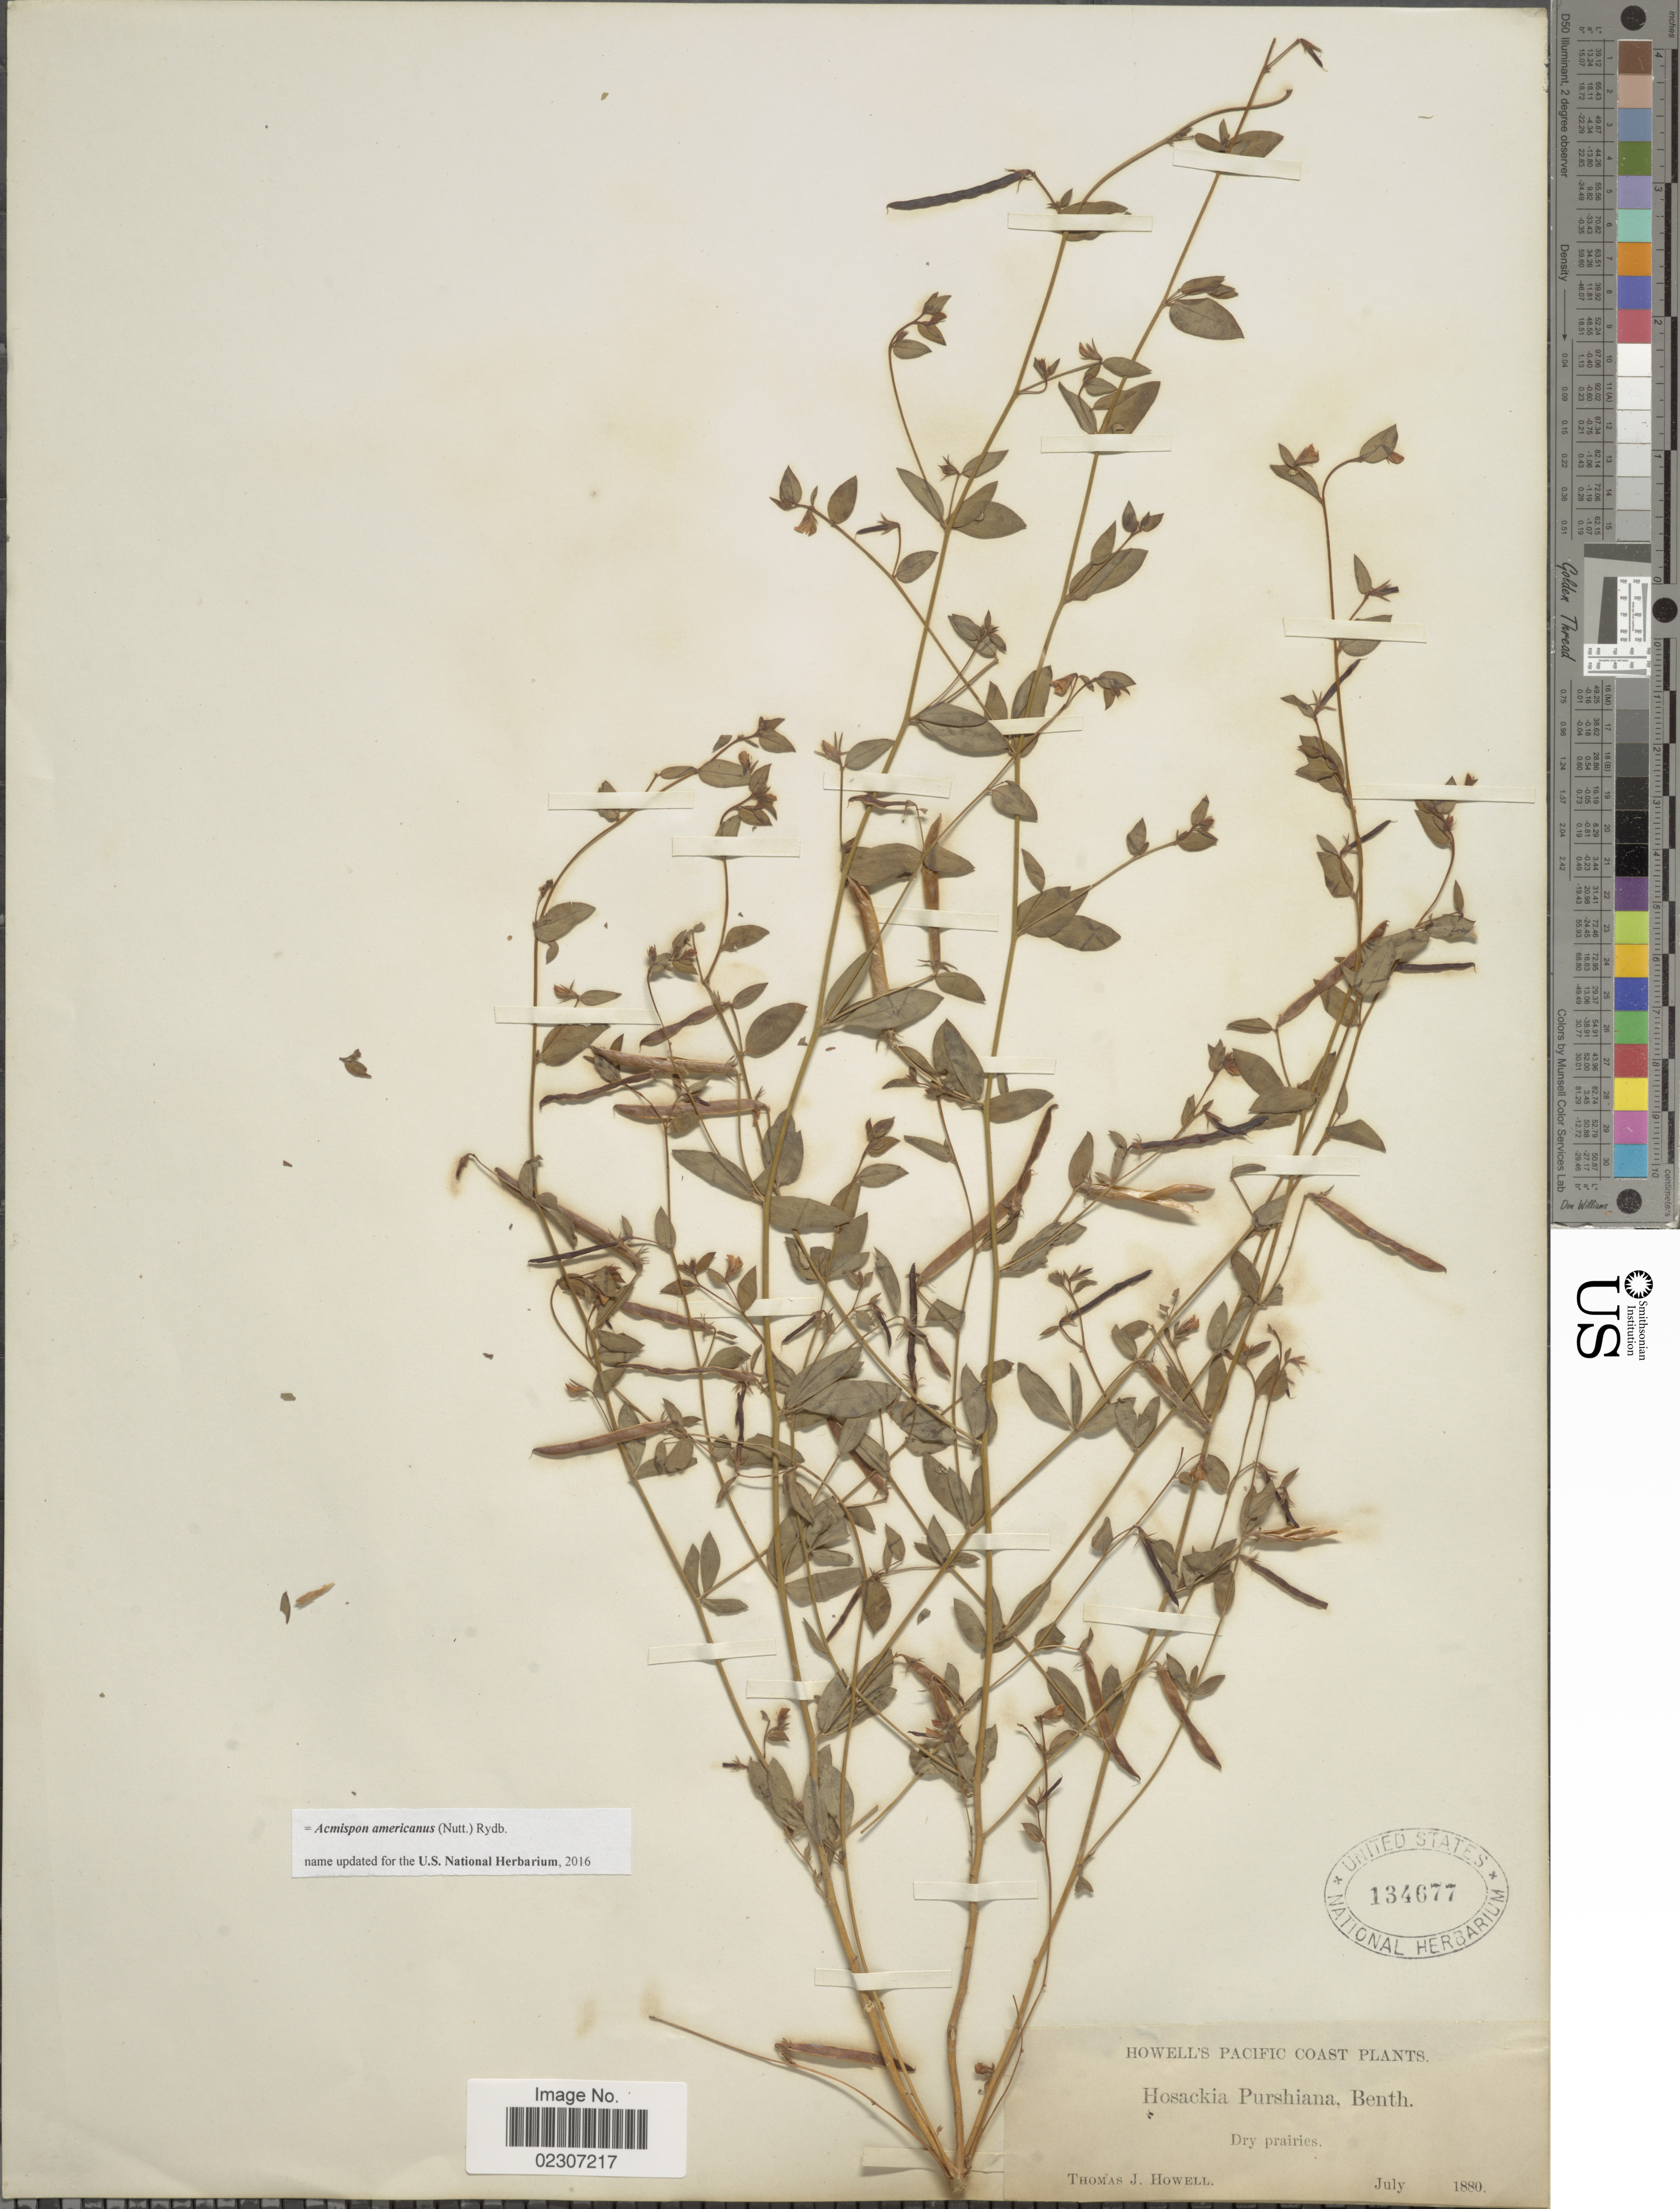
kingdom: Plantae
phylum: Tracheophyta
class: Magnoliopsida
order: Fabales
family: Fabaceae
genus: Acmispon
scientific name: Acmispon americanus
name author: (Nutt.) Rydb.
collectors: T. J. Howell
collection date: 1880-07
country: United States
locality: Pacific Coast, Dry prairies,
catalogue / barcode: US 134677